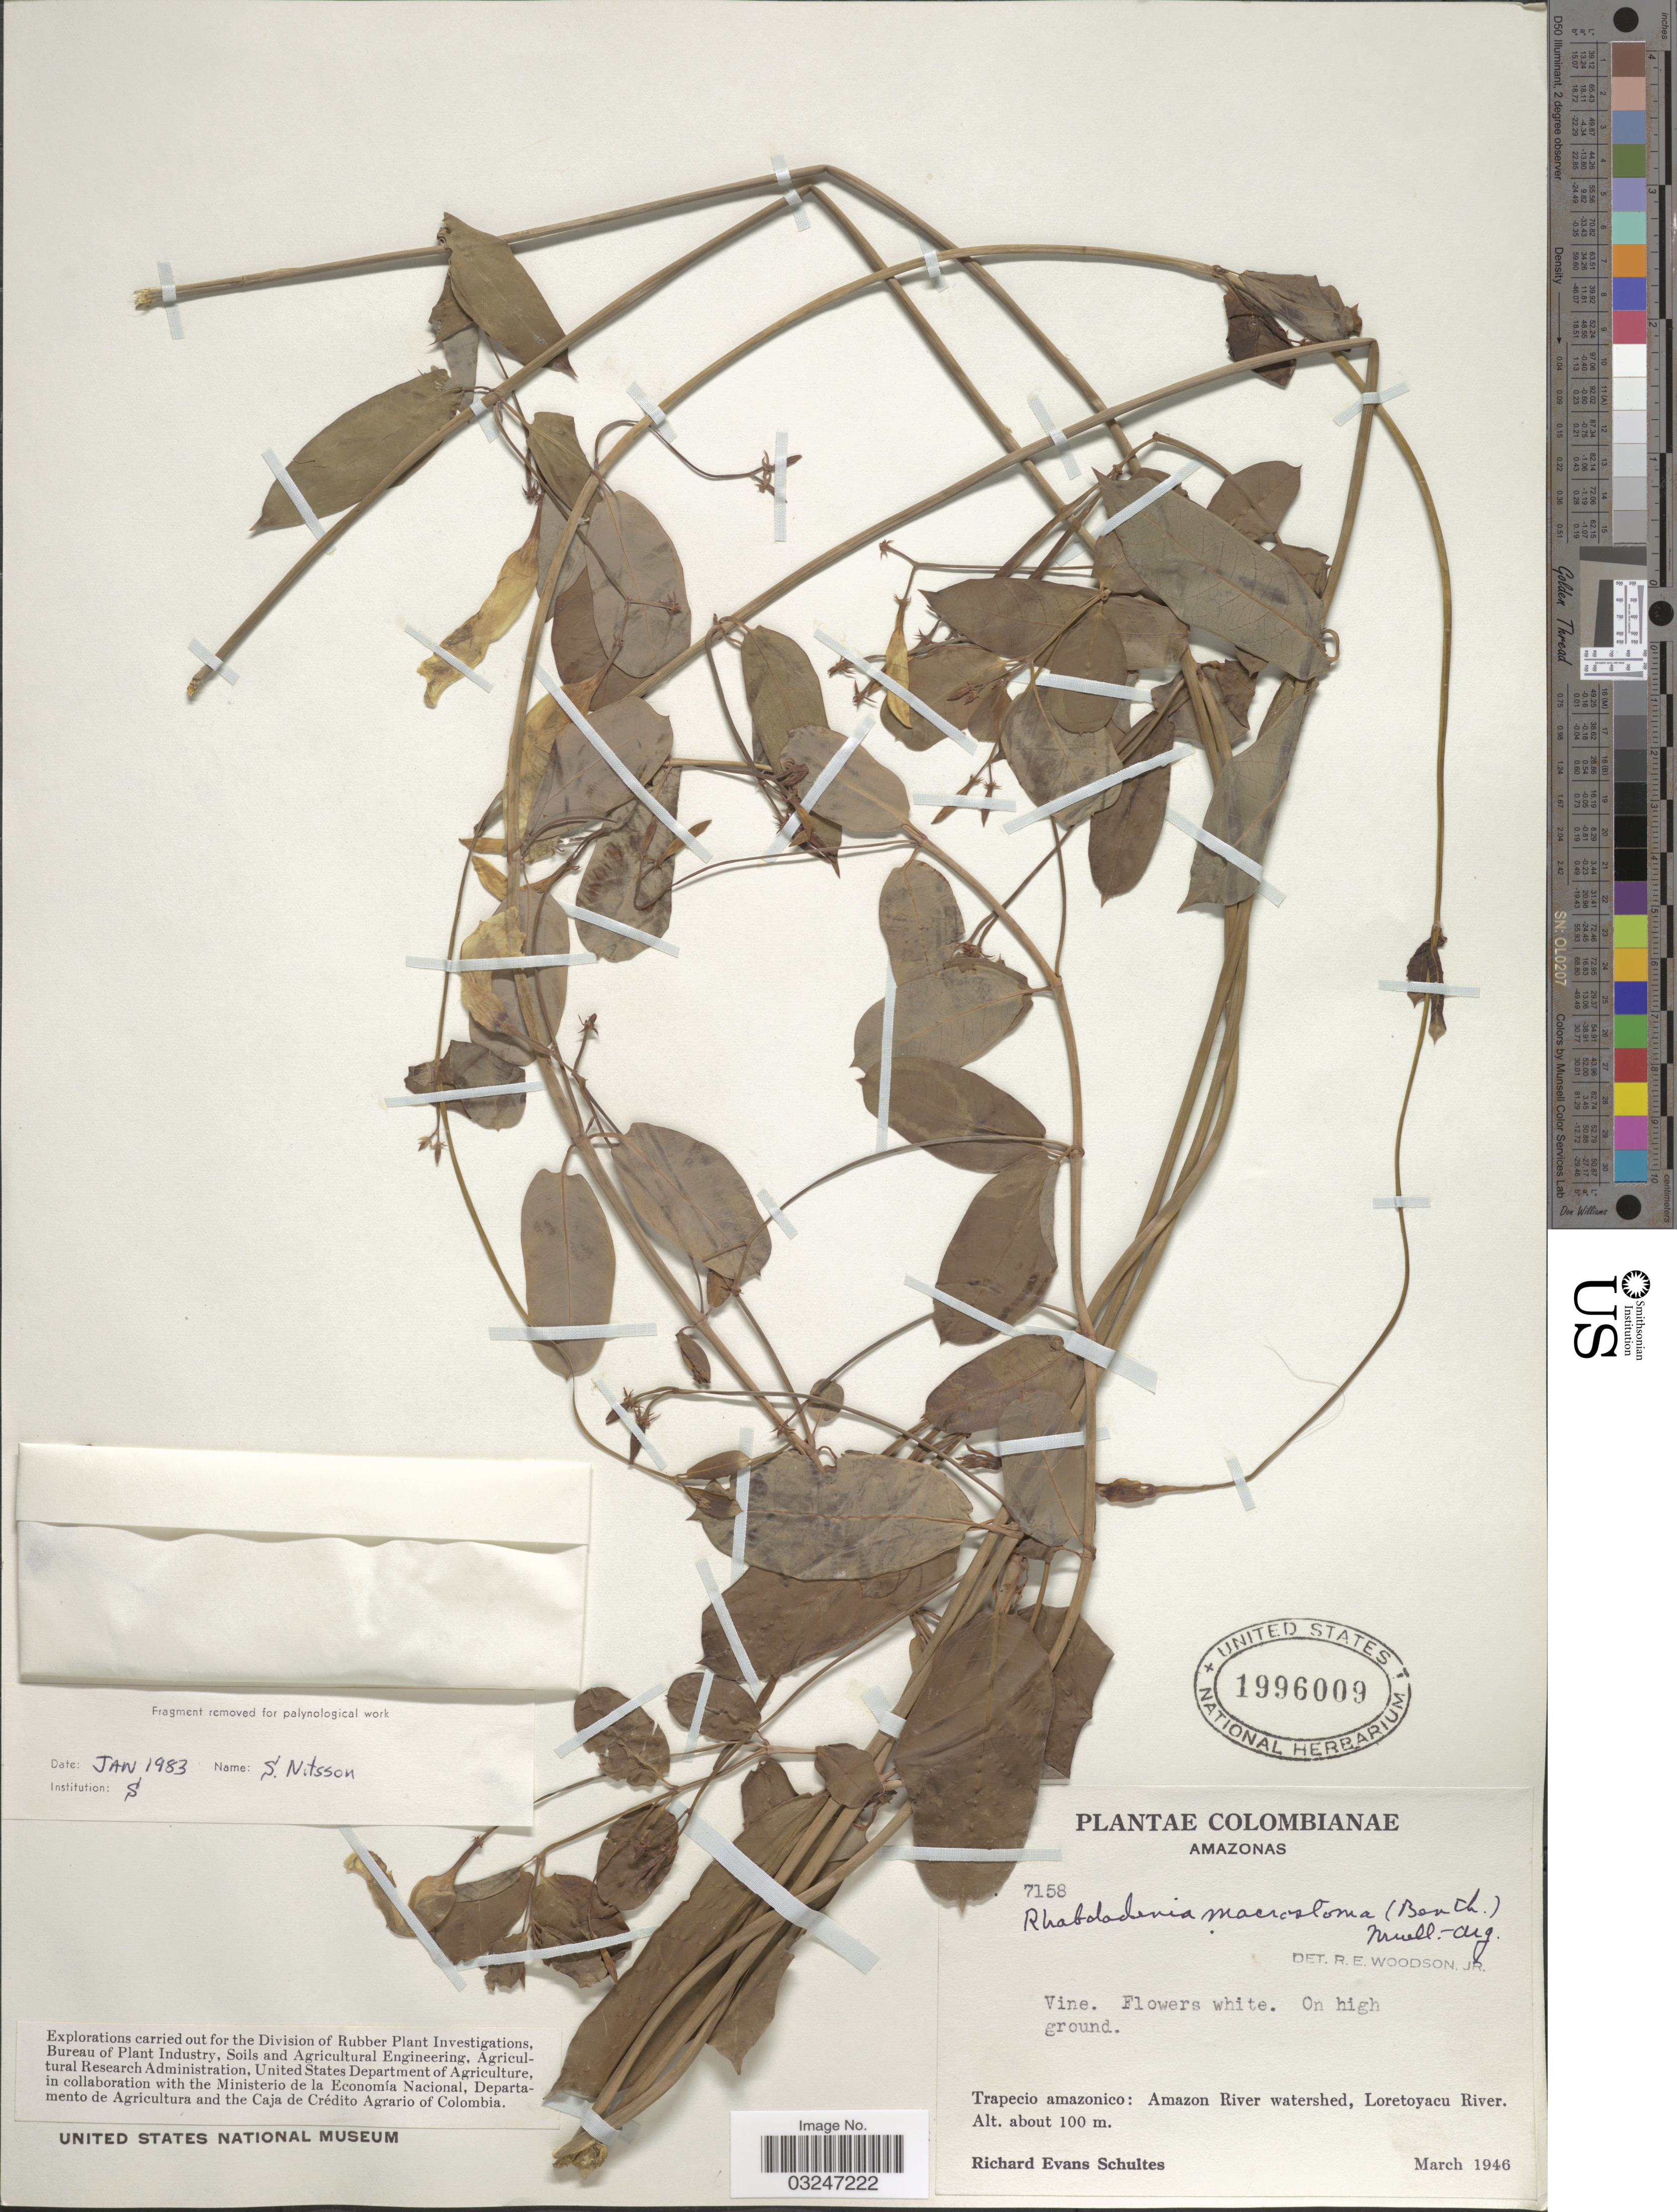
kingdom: Plantae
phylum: Tracheophyta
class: Magnoliopsida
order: Gentianales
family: Apocynaceae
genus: Rhabdadenia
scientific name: Rhabdadenia macrostoma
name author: (Benth.) Müll. Arg.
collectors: R. E. Schultes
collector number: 7158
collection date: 1946-03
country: Colombia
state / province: Amazônas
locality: Trapecio amazonico: Amazon River watershed, Loretoyacu River.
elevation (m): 100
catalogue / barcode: US 1996009